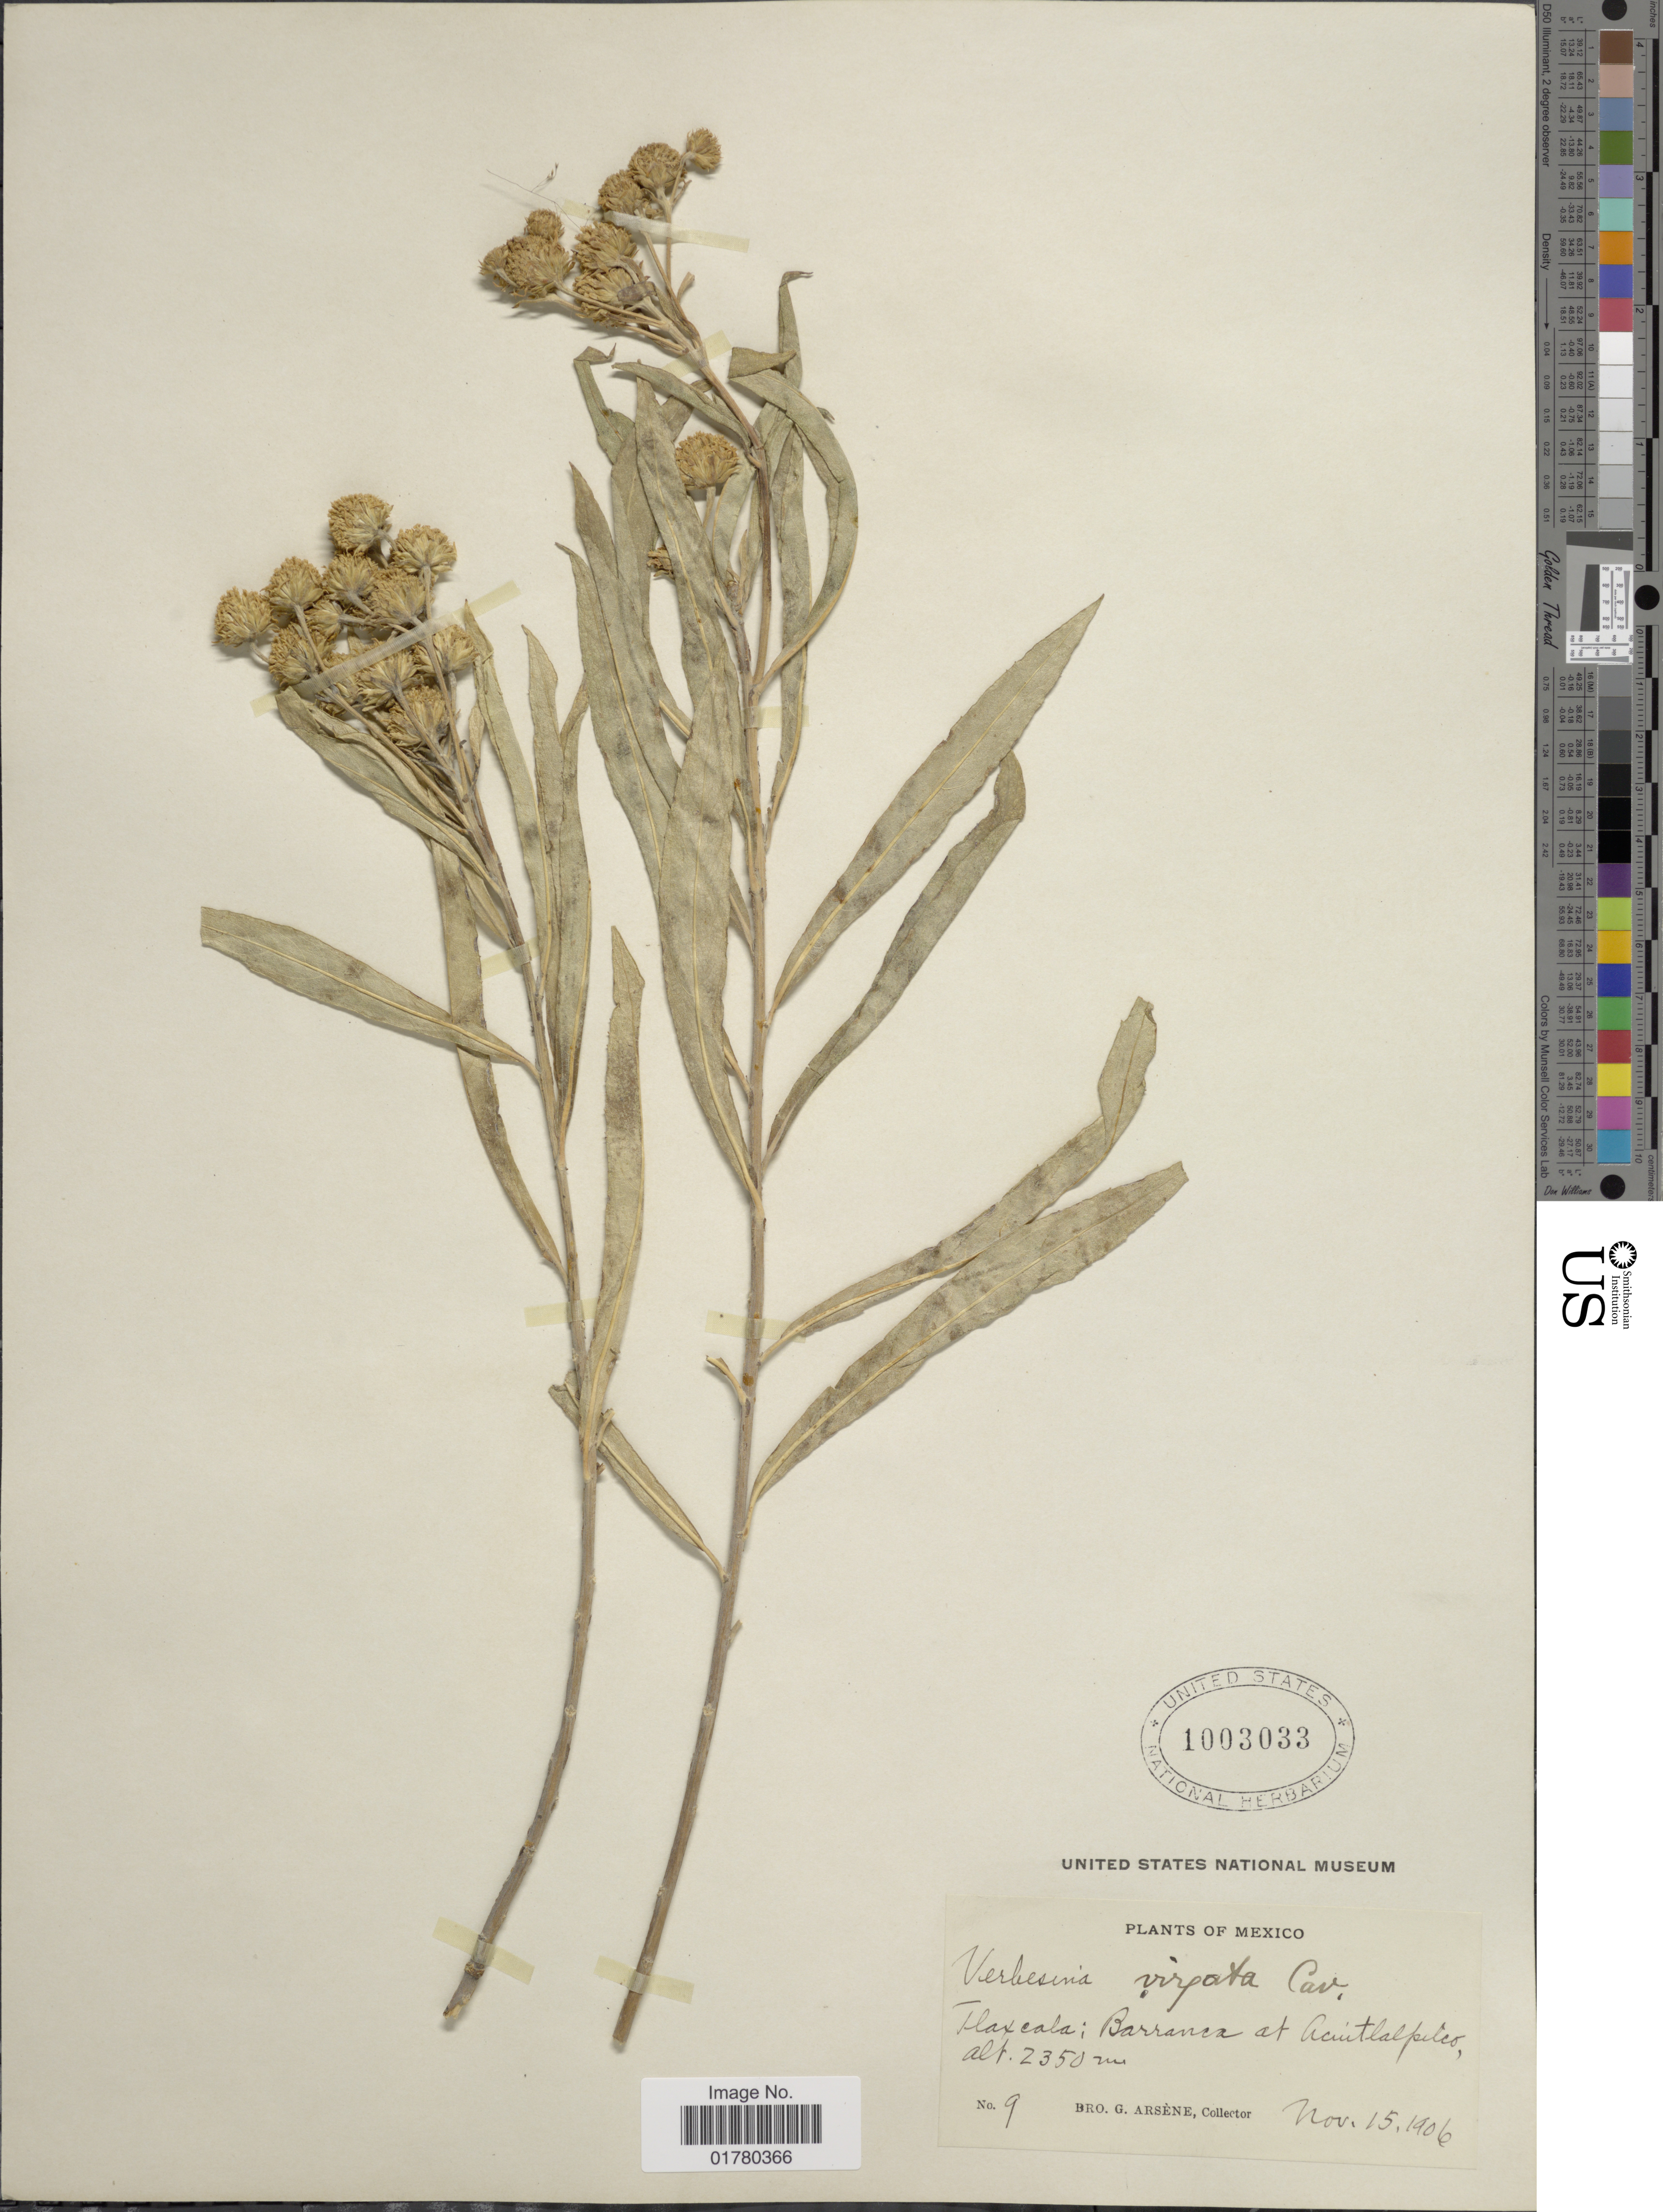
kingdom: Plantae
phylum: Tracheophyta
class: Magnoliopsida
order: Asterales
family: Asteraceae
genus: Verbesina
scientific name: Verbesina virgata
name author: Cav.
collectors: Bro. G. Arsène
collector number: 9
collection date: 1906-11-15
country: Mexico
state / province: Tlaxcala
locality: Barranca at Acuitlalpilco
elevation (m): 2350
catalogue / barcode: US 1003033